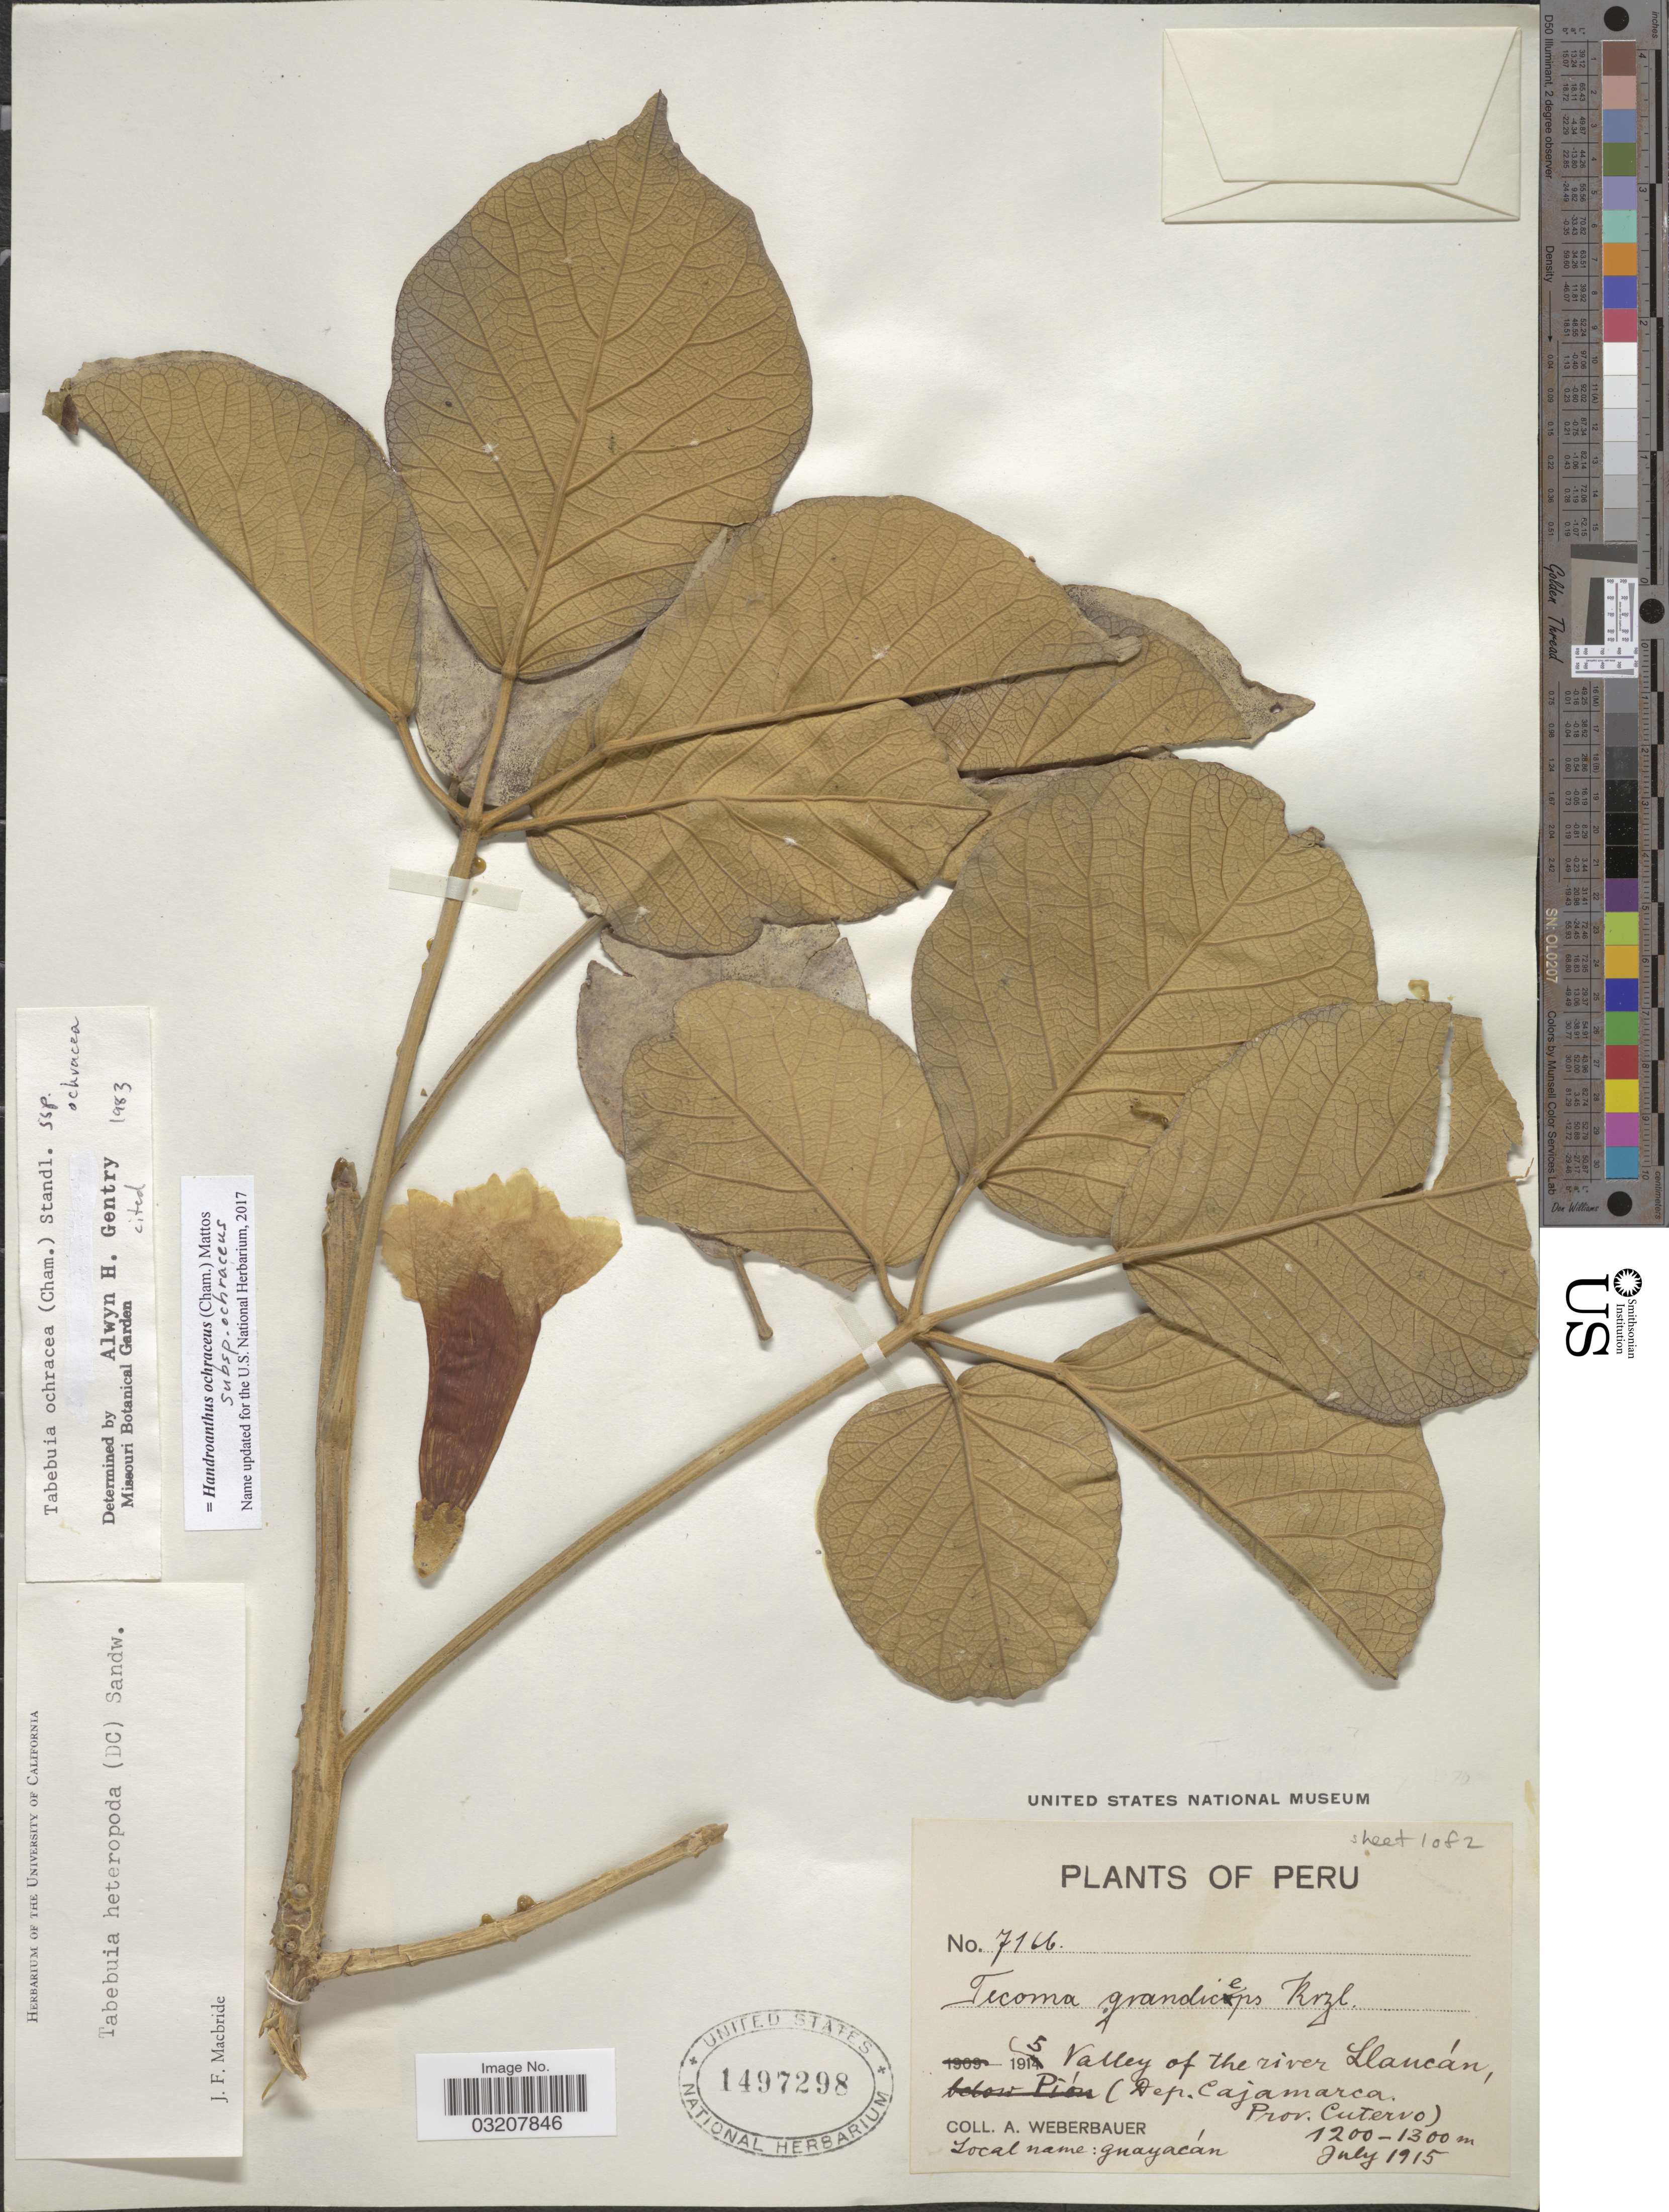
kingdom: Plantae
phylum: Tracheophyta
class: Magnoliopsida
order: Lamiales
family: Bignoniaceae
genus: Handroanthus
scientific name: Handroanthus ochraceus subsp. ochraceus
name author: (Cham.) Mattos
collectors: A. Weberbauer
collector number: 7166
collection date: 1915-07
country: Peru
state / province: Cajamarca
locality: Valley of the river Llaucán, (Dep. Cajamarca. Prov. Cutervo).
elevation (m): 1200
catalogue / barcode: US 1497298